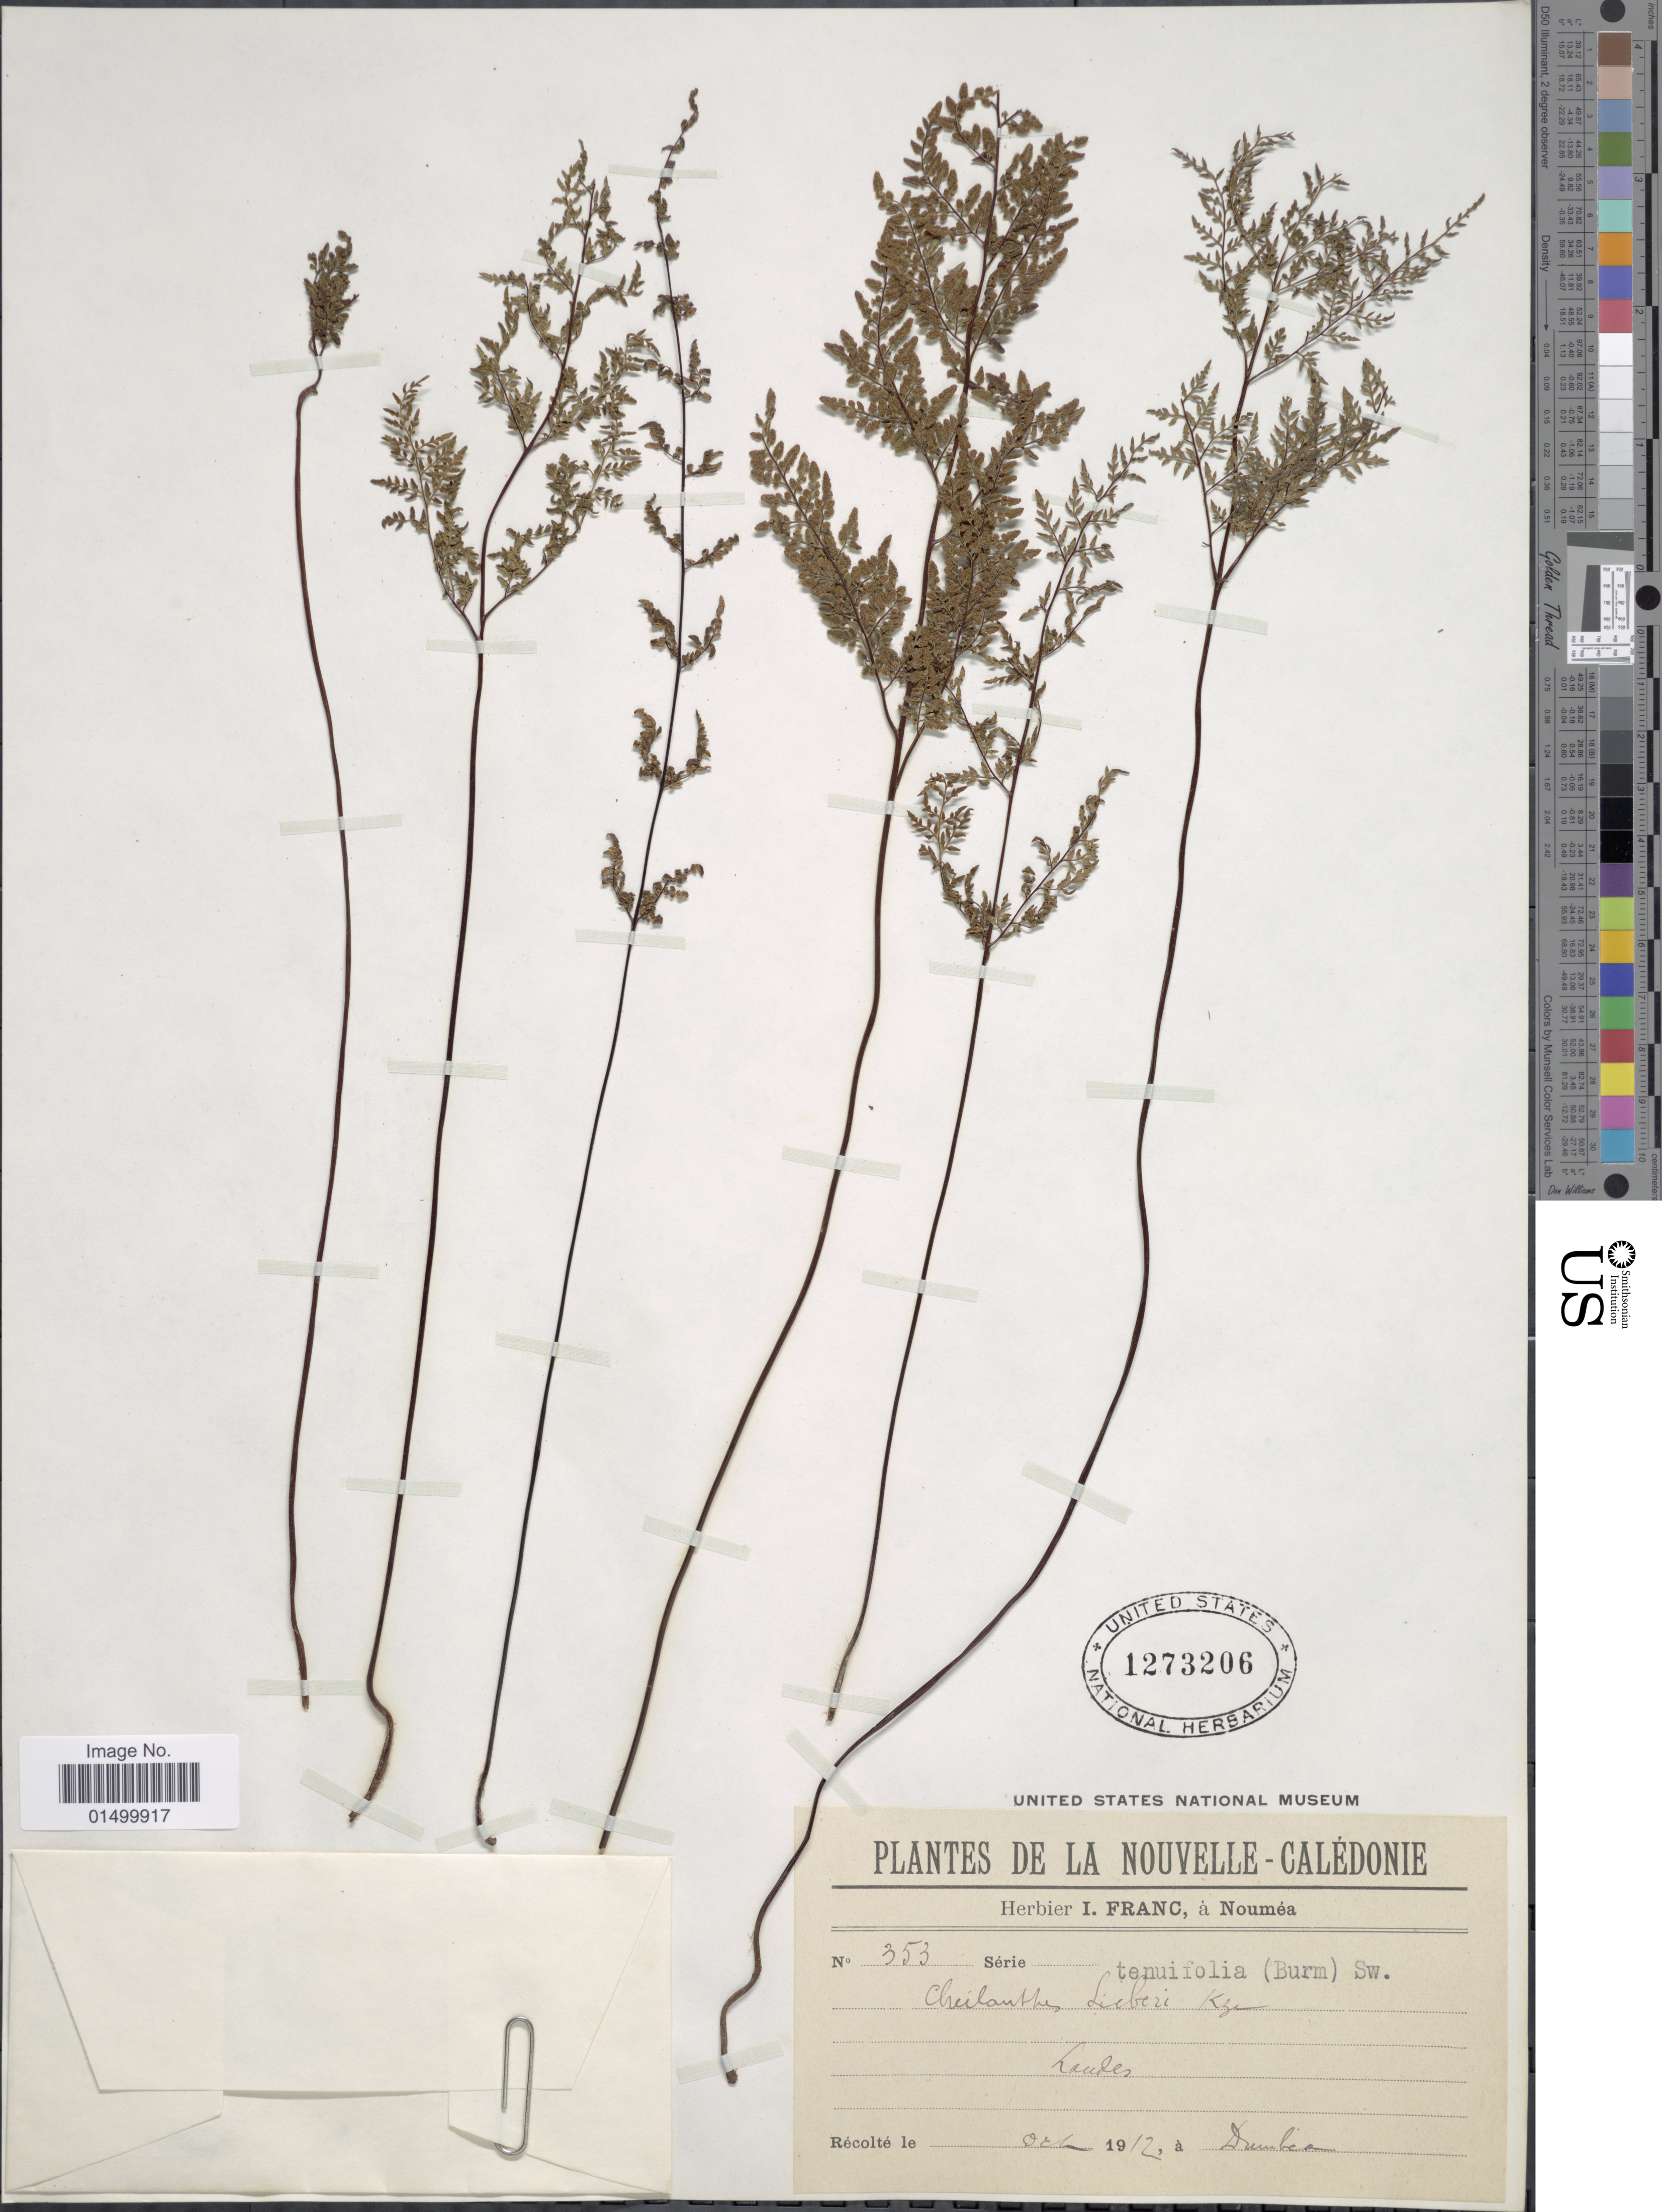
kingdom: Plantae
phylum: Tracheophyta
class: Polypodiopsida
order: Polypodiales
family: Pteridaceae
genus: Cheilanthes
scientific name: Cheilanthes tenuifolia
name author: (Burm. f.) Sw.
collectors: Dumbea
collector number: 353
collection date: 1912-10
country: New Caledonia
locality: Laudes, Dumbea [interpreted]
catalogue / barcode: US 1273206